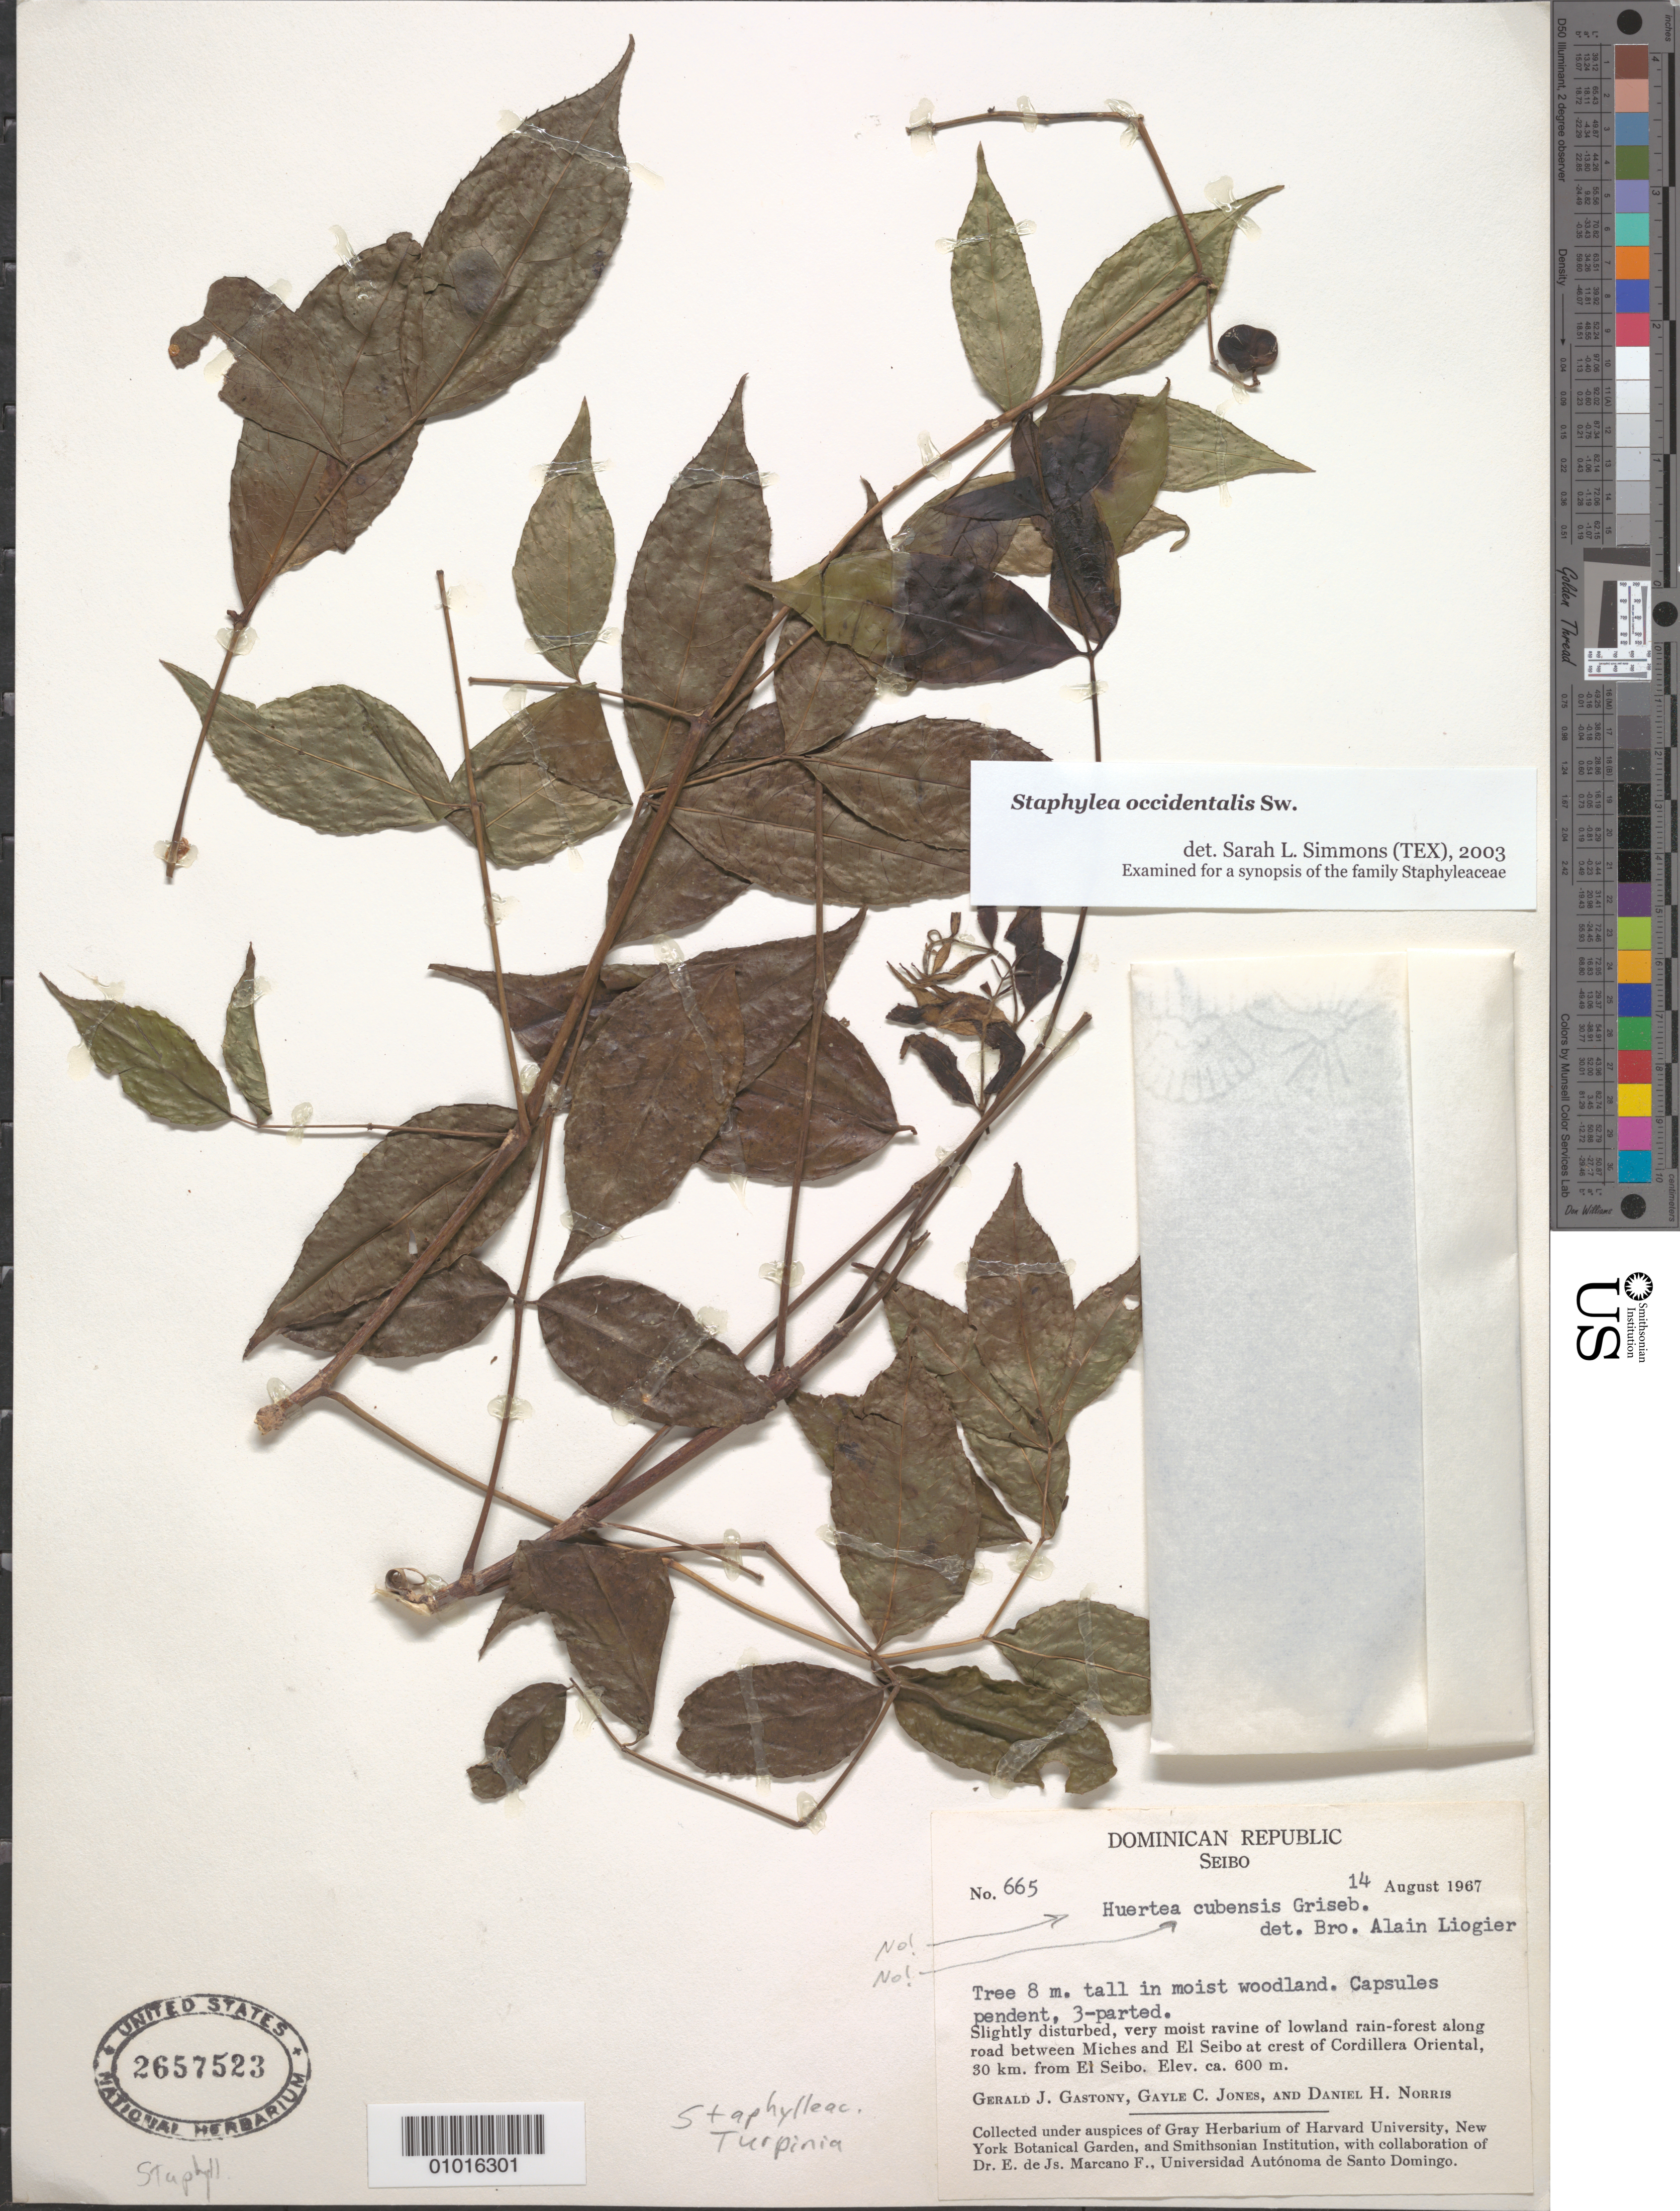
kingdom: Plantae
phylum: Tracheophyta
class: Magnoliopsida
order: Crossosomatales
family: Staphyleaceae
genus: Staphylea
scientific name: Staphylea occidentalis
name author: Sw.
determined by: Simmons, S. L.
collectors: G. Gastony, G. C. Jones & D. H. Norris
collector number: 665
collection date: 1967-08-14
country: Dominican Republic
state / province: El Seibo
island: Hispaniola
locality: Cordillera Oriental. Road between Miches and El Seibo at crest of Cordillera Oriental, 30 km from El Seibo.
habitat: In moist woodland. Slightly disturbed, very moist ravine of lowland rainforest along road.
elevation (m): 600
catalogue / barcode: US 2657523